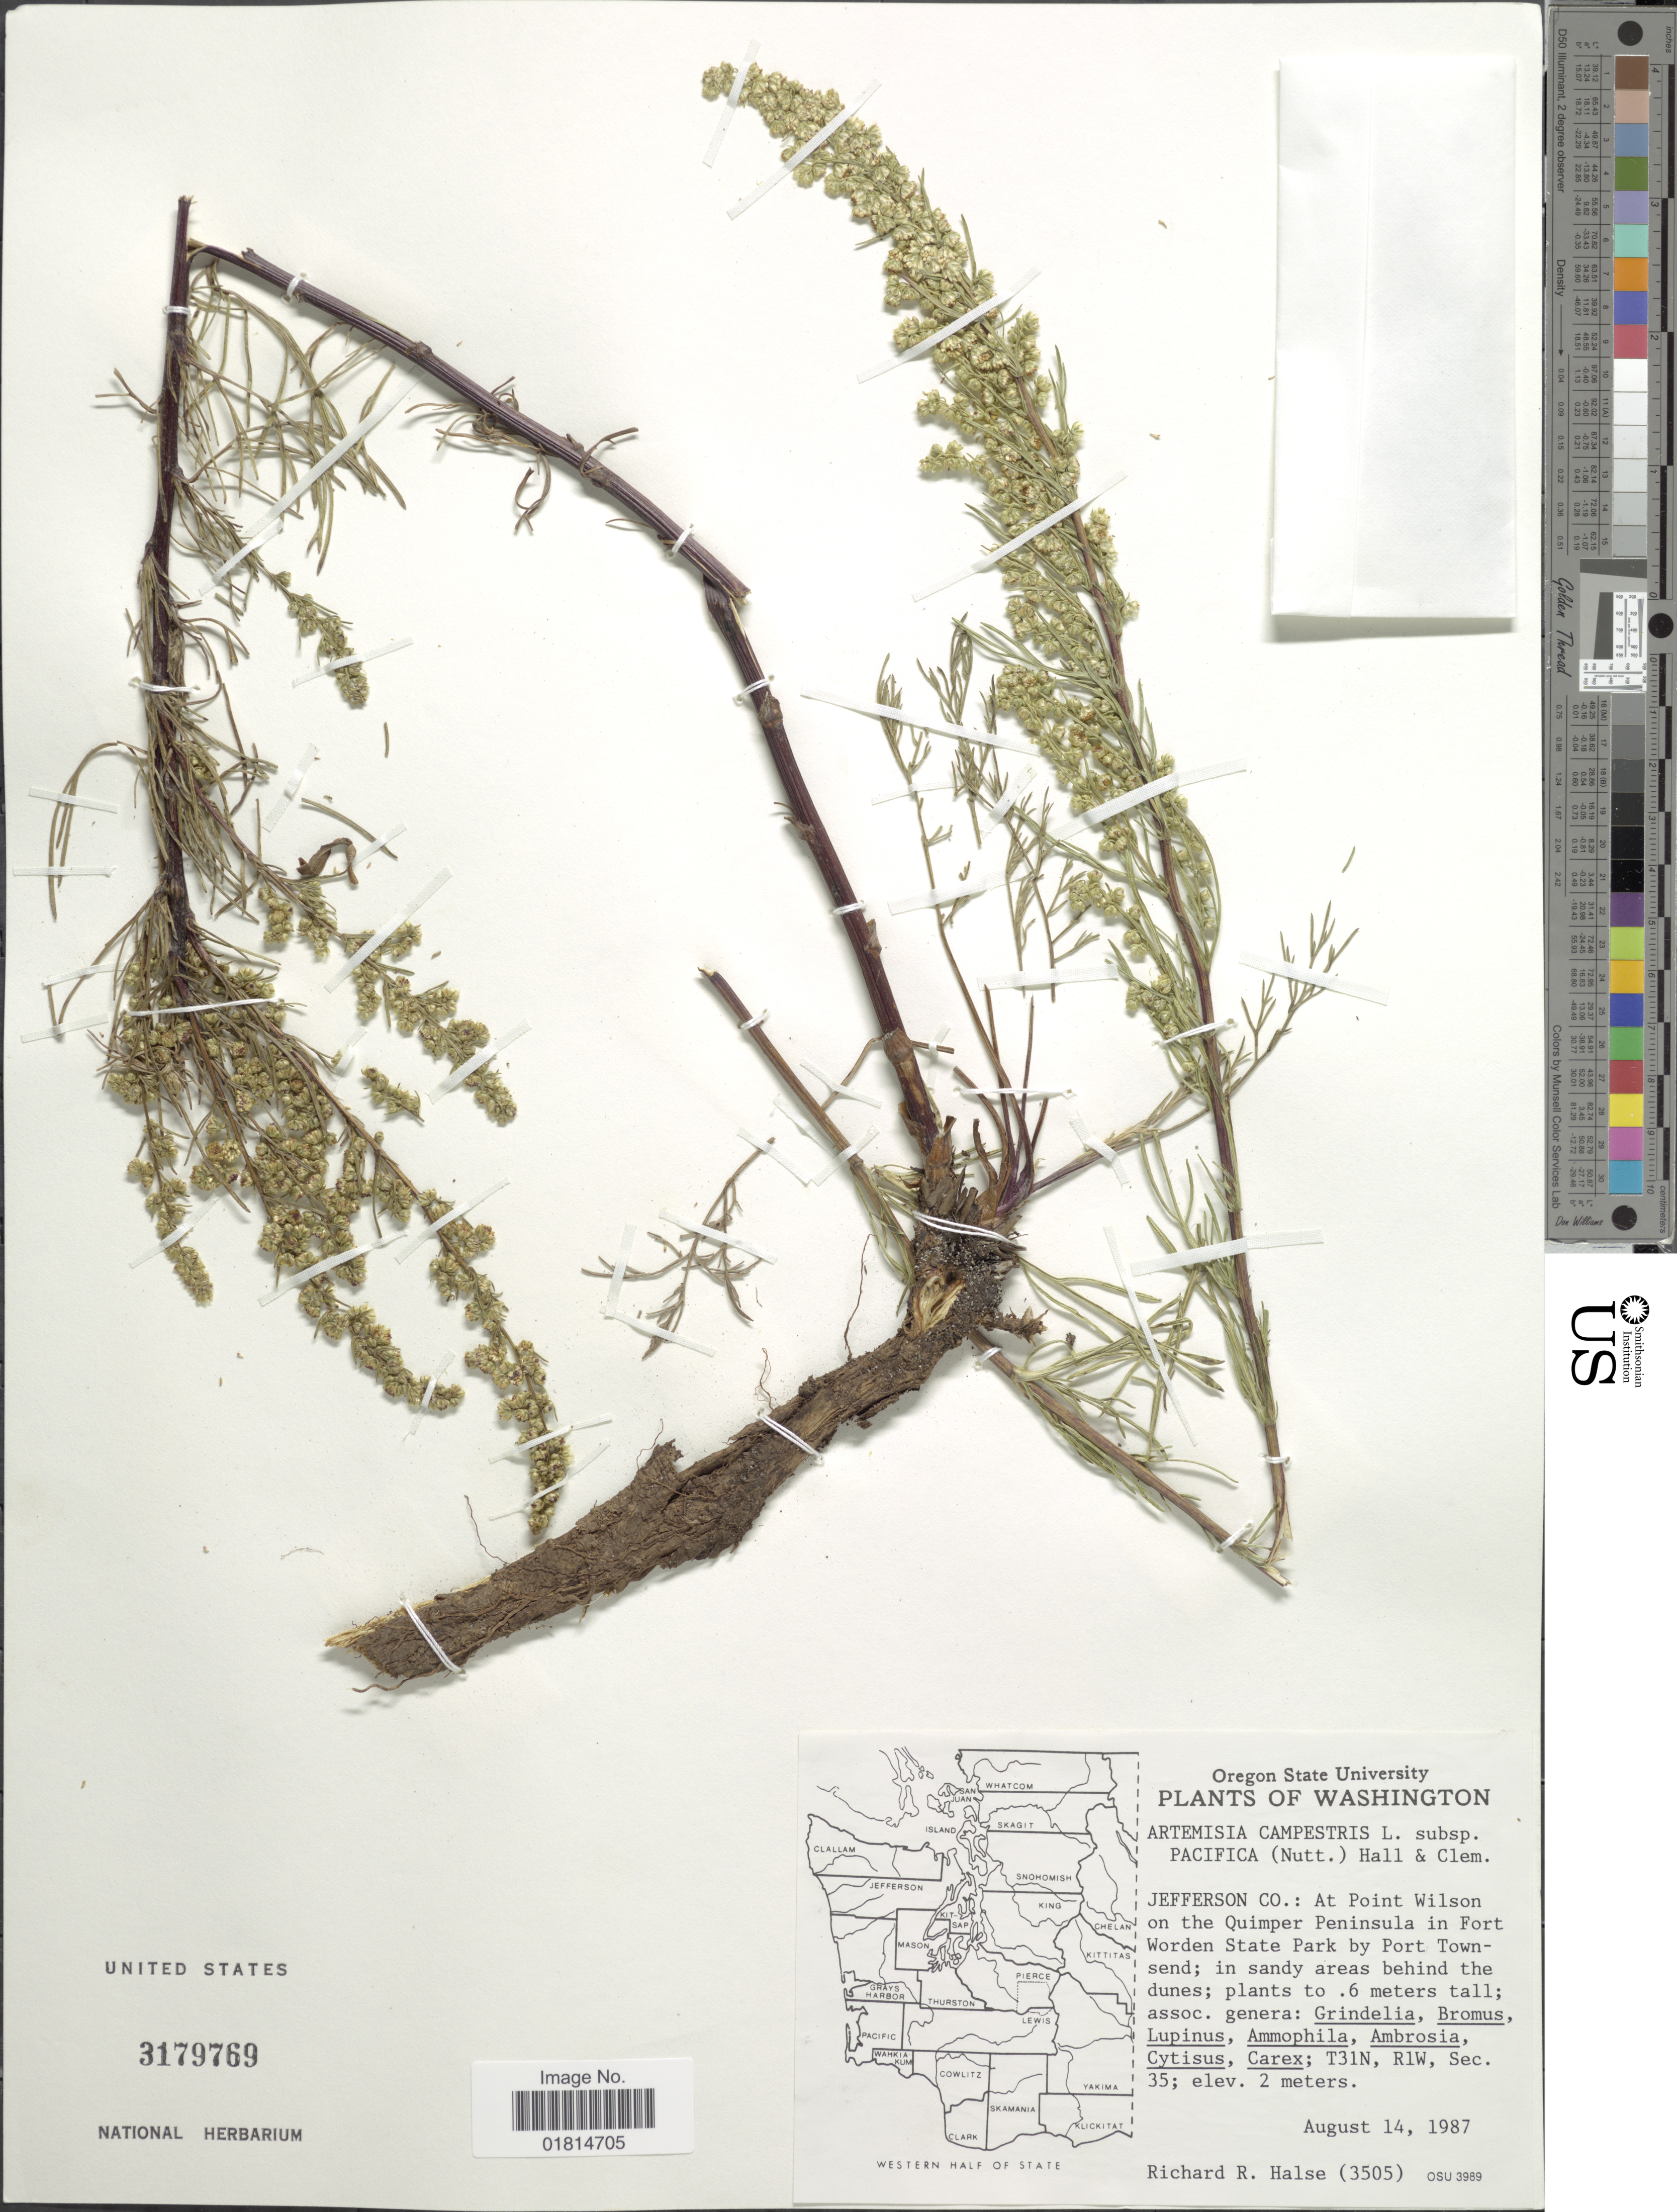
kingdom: Plantae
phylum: Tracheophyta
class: Magnoliopsida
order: Asterales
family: Asteraceae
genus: Artemisia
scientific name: Artemisia campestris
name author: L.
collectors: R. Halse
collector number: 3505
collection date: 1987-08-14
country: United States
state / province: Washington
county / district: Jefferson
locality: Jefferson Co.: At Point Wilson on the Quimper Peninsula in Fort Worden State Park by Port Townsend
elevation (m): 2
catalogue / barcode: US 3179769